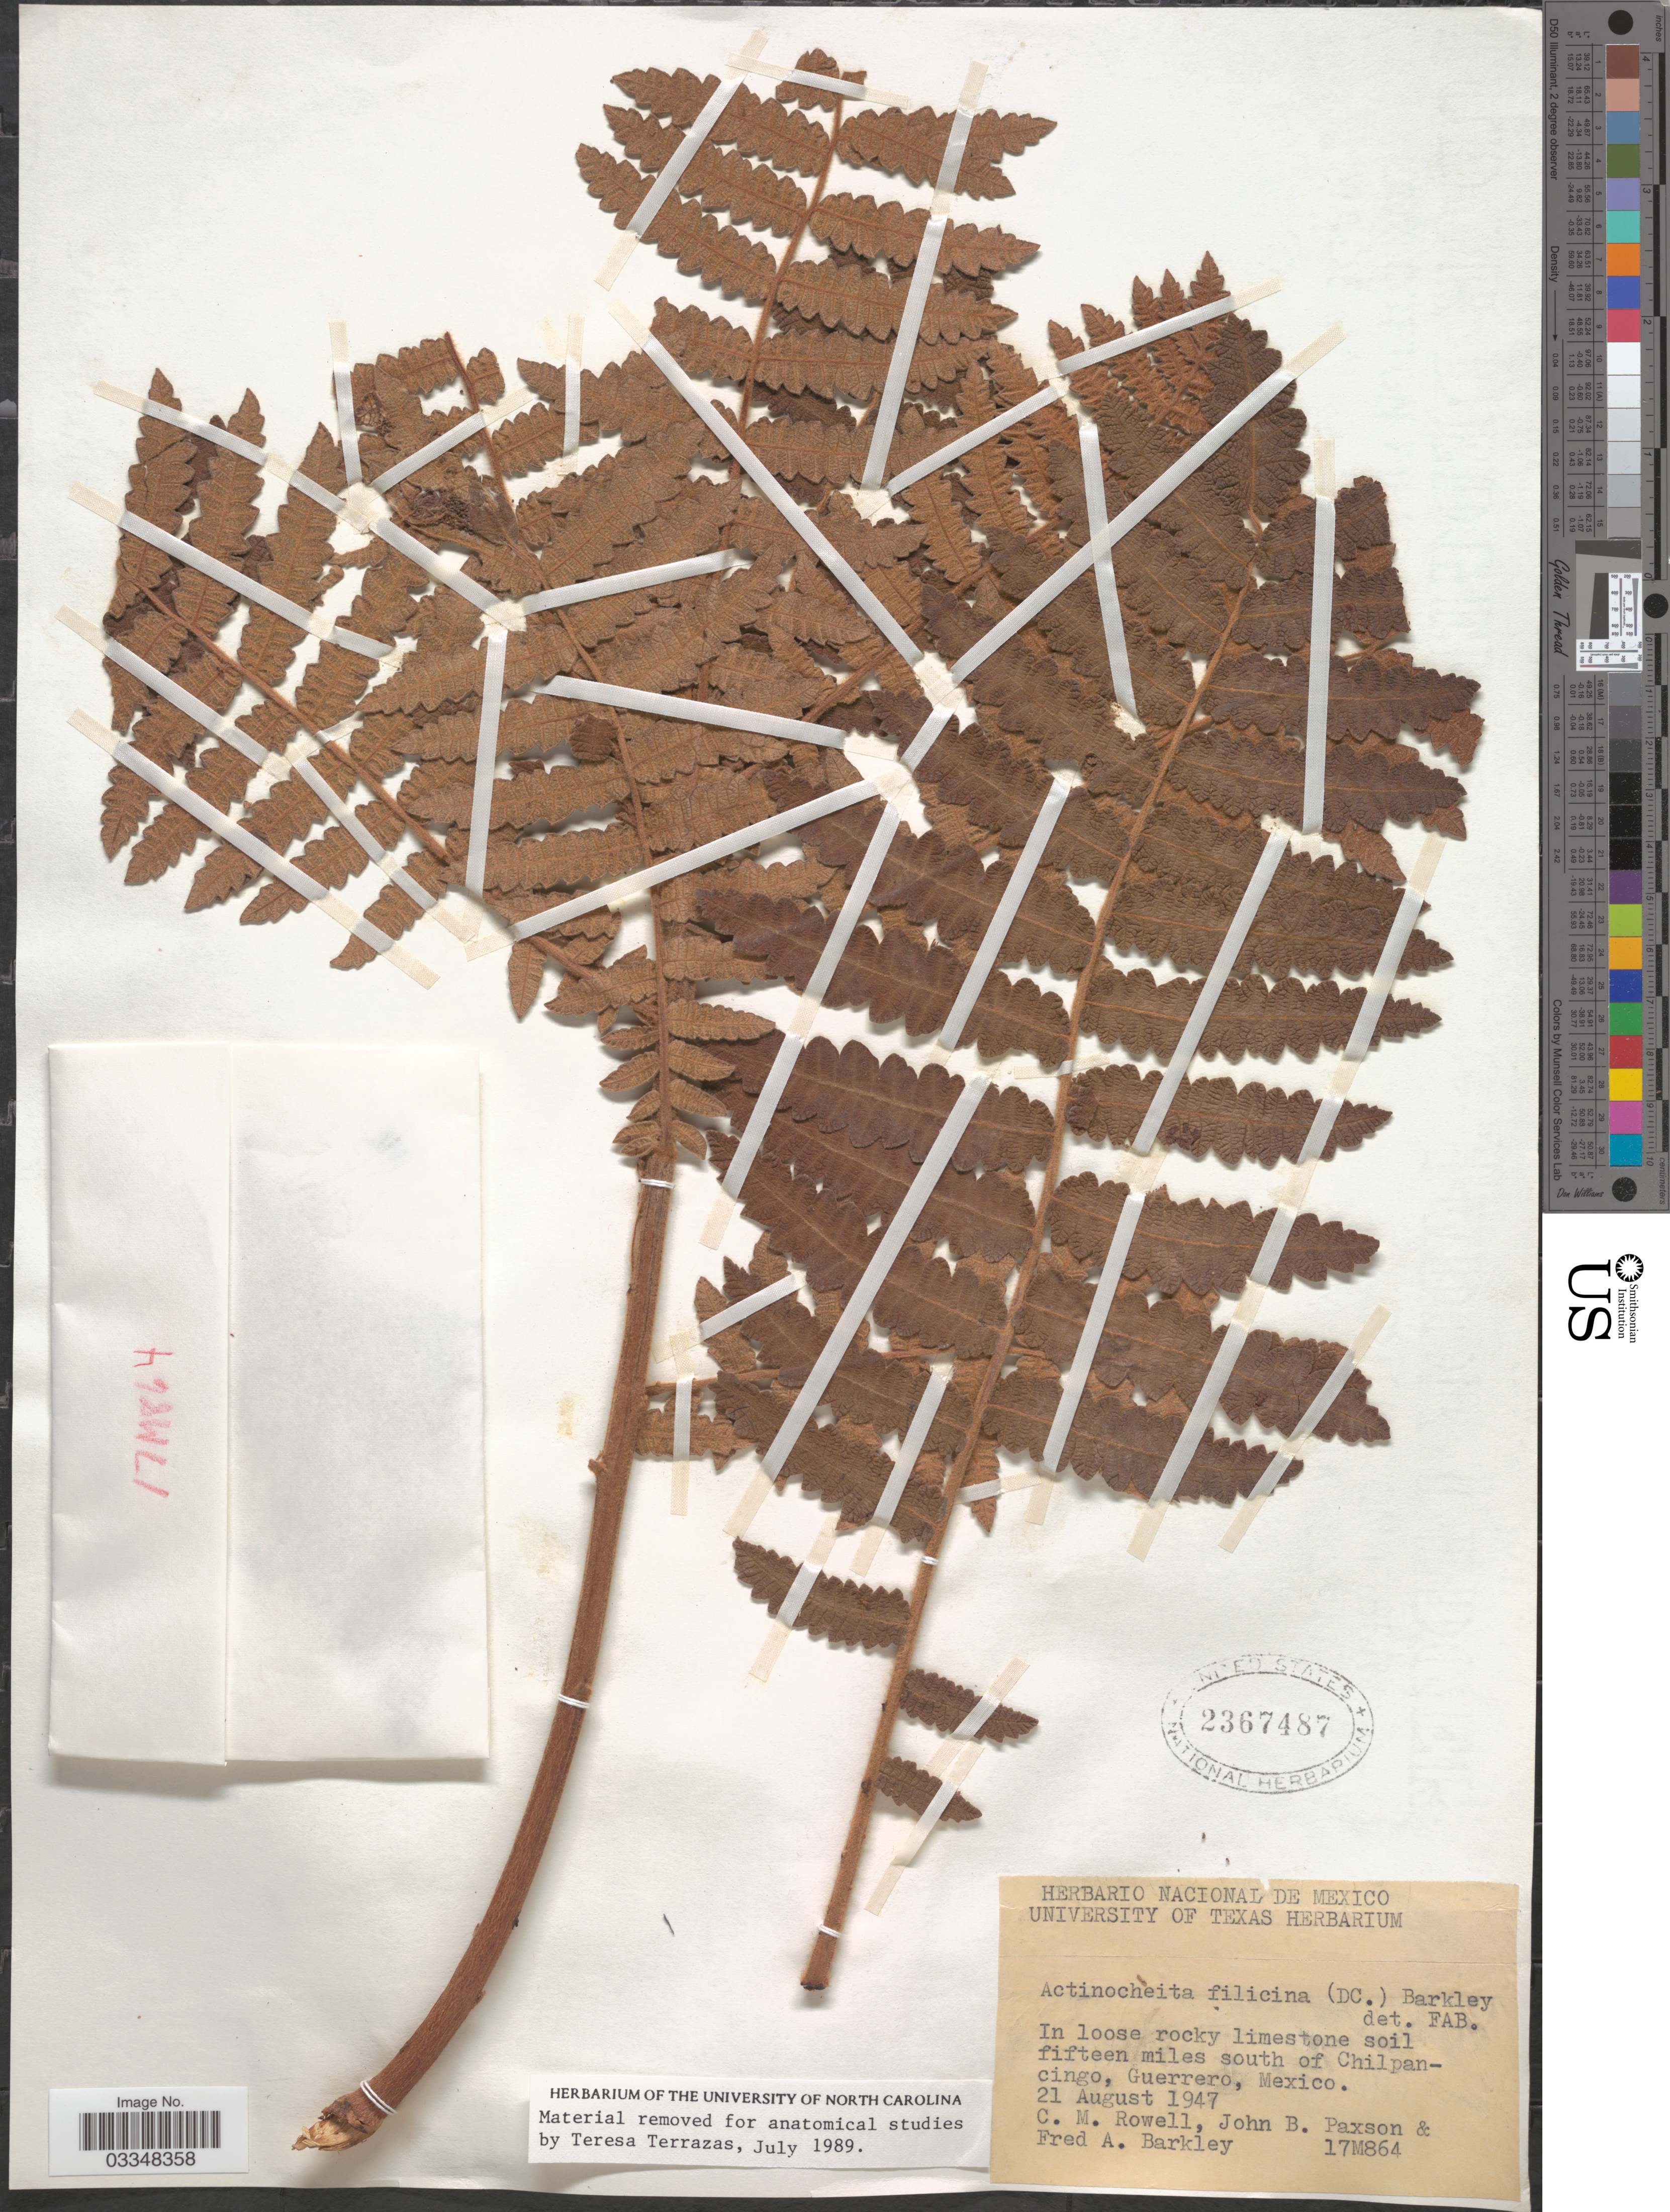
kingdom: Plantae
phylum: Tracheophyta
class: Magnoliopsida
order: Sapindales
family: Anacardiaceae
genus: Actinocheita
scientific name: Actinocheita filicina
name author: (Sessé & Moc. ex DC.) F.A. Barkley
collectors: C. M. Rowell, J. B. Paxson & F. A. Barkley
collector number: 17M864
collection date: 1947-08-21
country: Mexico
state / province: Guerrero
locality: In loose rocky limestone soil fifteen miles south of Chilpancingo.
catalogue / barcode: US 2367487